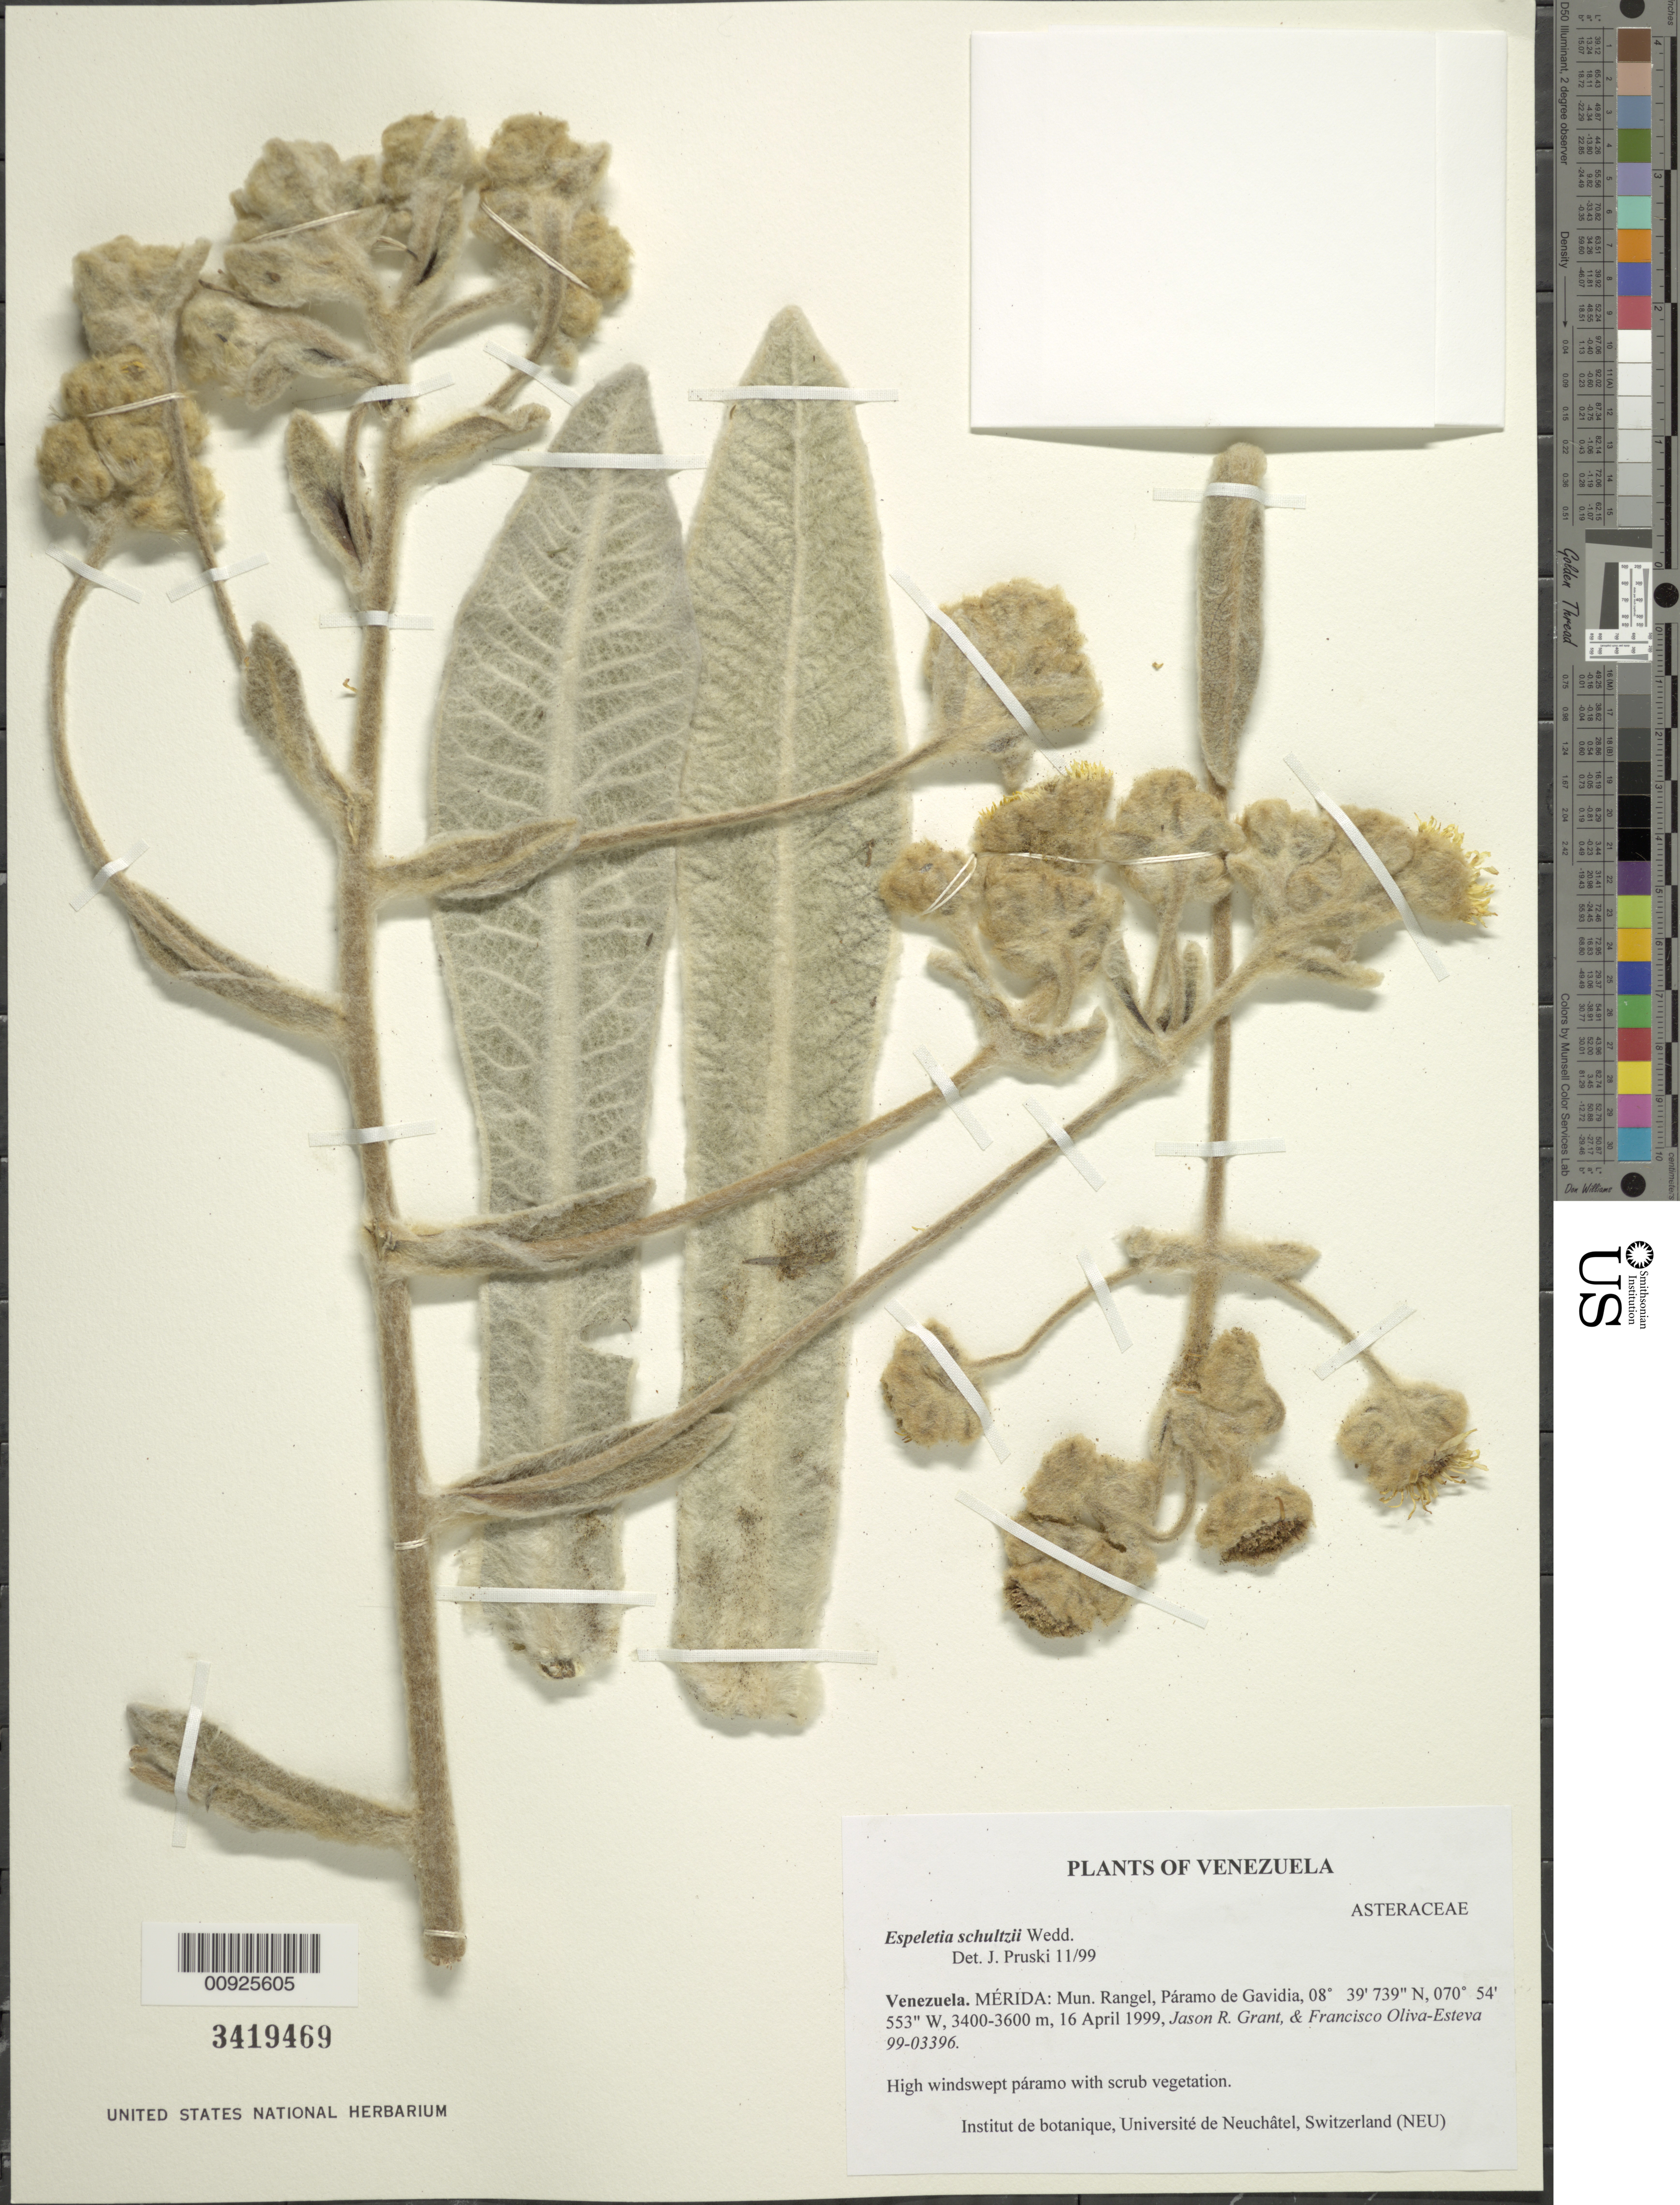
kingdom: Plantae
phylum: Tracheophyta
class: Magnoliopsida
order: Asterales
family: Asteraceae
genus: Espeletia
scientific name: Espeletia schultzii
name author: Wedd.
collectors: J. R. Grant & F. Oliva-Esteva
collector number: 3396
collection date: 1999-04-16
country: Venezuela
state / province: Mérida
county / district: Rangel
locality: Páramo Gavidia. Municipio Rangel, Páramo de Gavidia.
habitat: High windswept páramo with schrub vegetation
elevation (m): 3400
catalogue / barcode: US 3419469